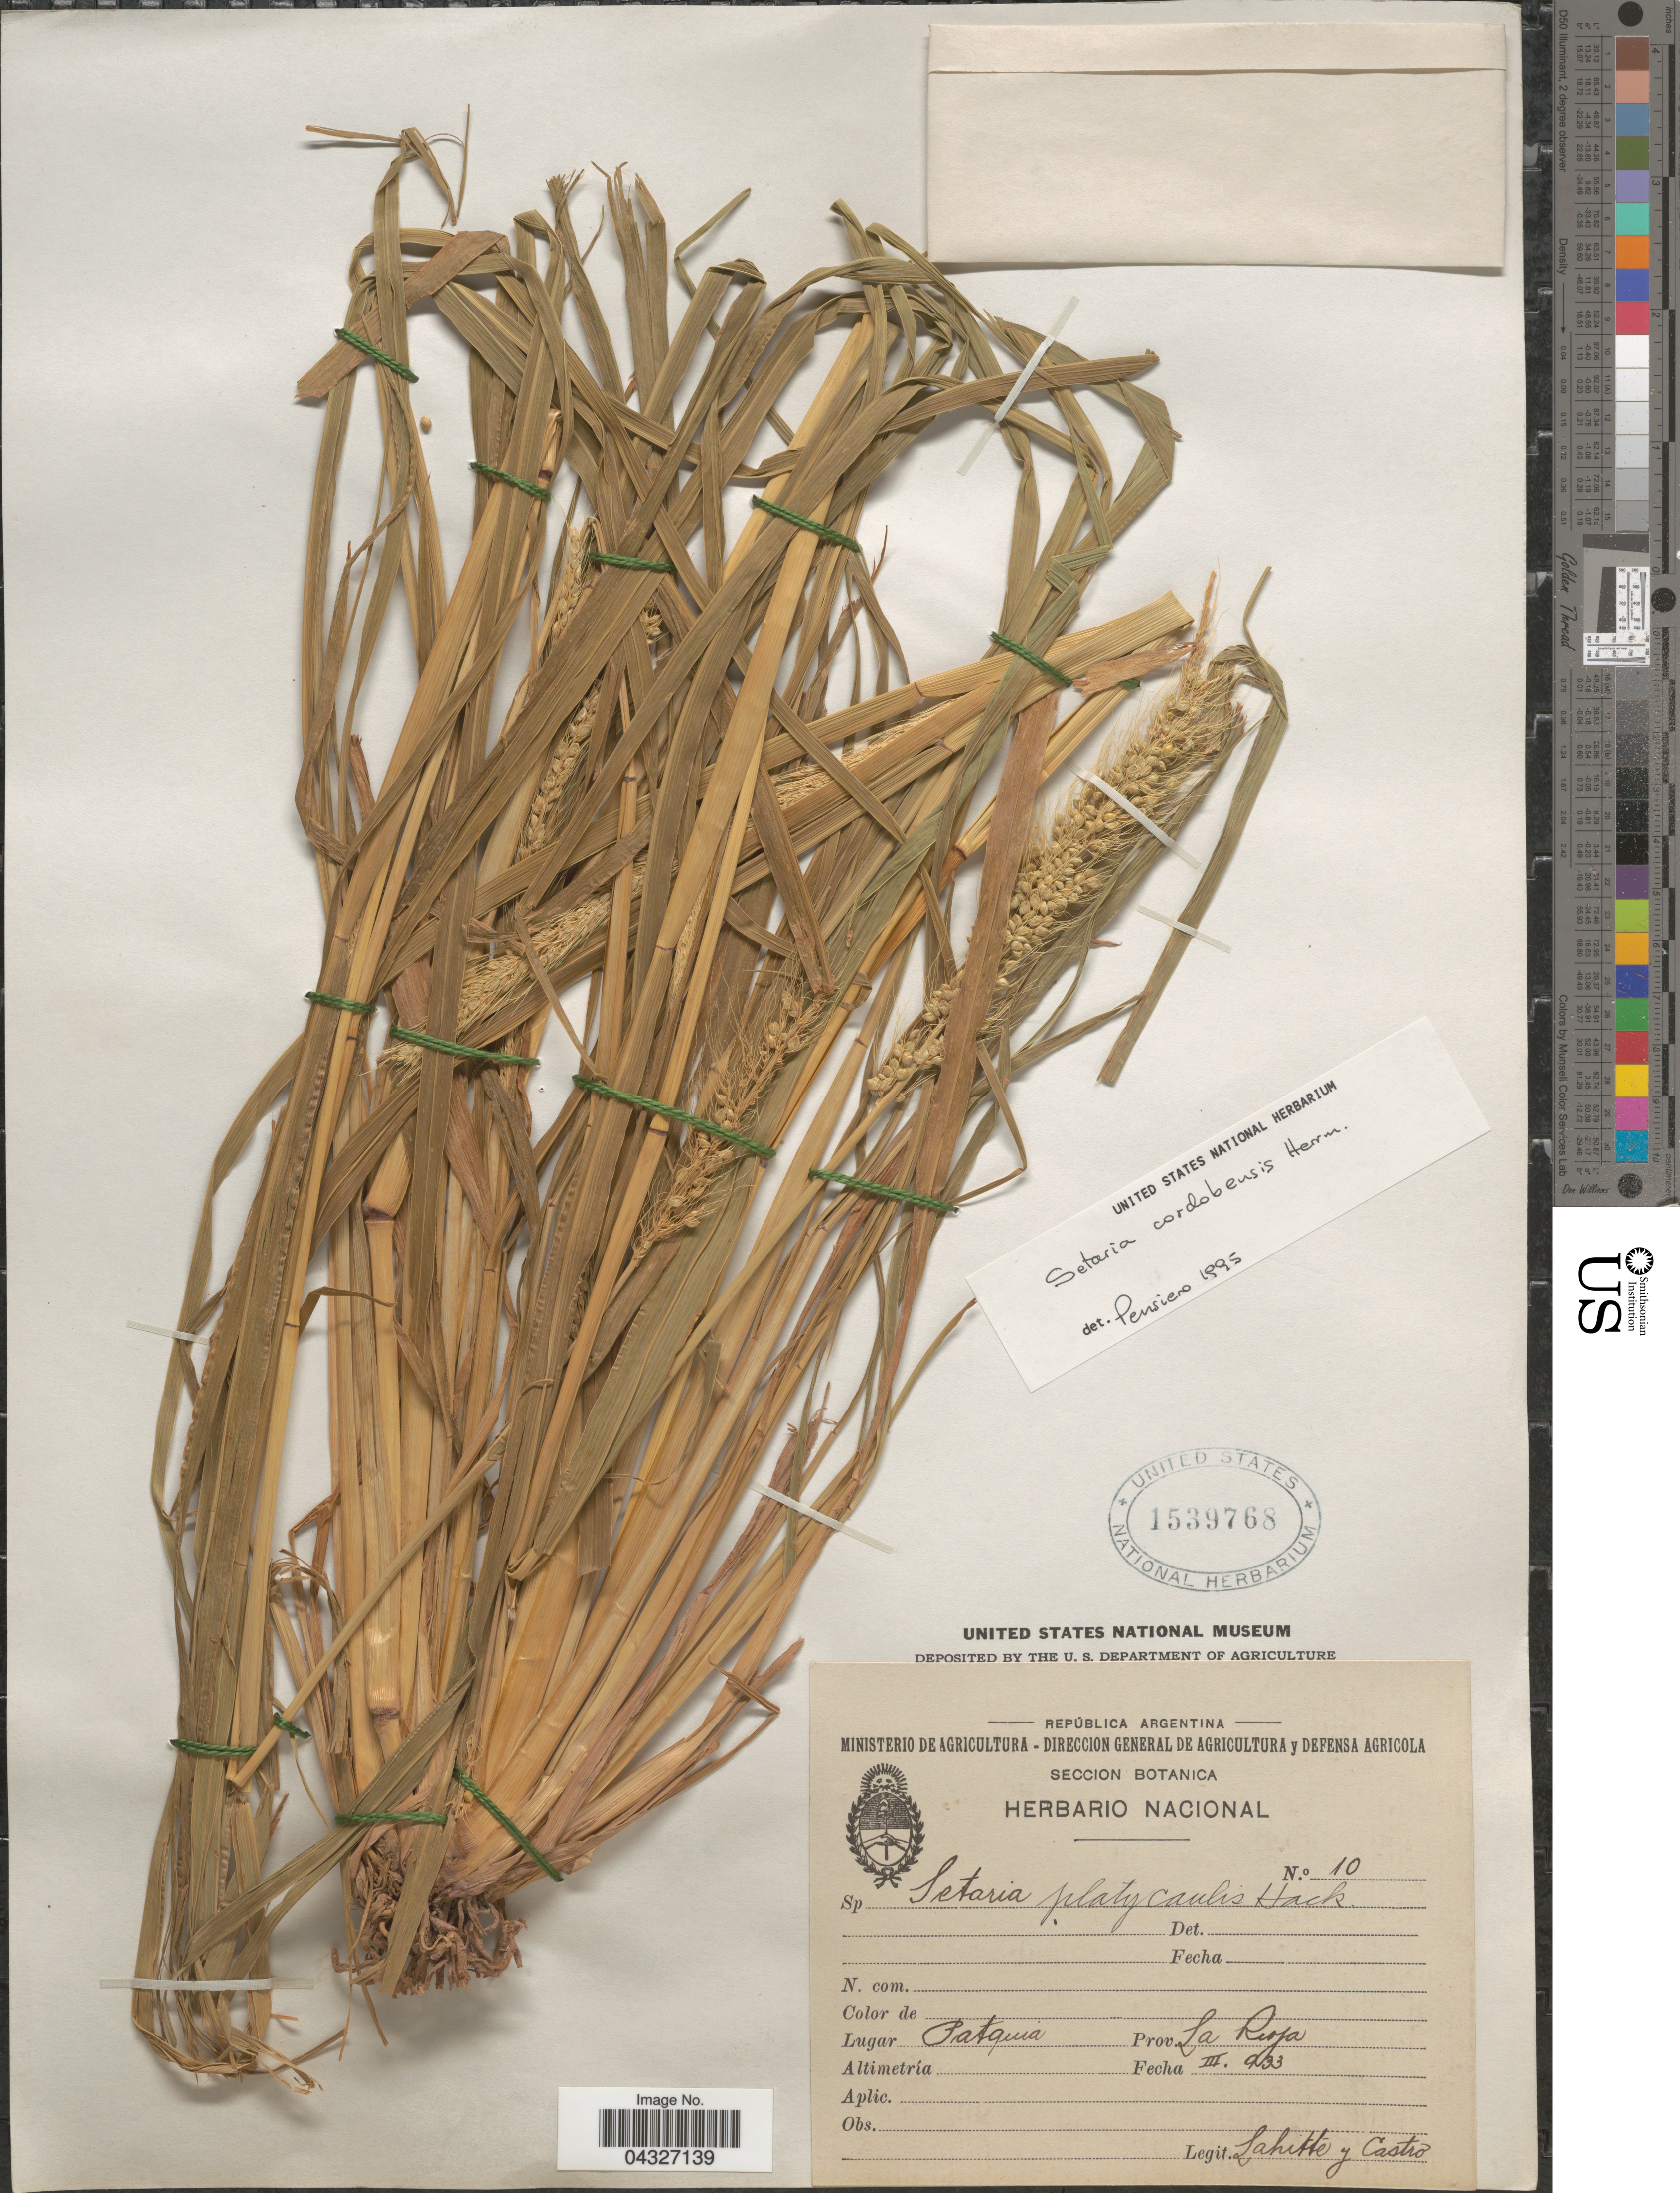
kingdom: Plantae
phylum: Tracheophyta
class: Liliopsida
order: Poales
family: Poaceae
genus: Setaria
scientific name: Setaria cordobensis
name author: R.A.W. Herrm.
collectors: -. Lahitte & -. Castro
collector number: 10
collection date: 1933-03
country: Argentina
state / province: La Rioja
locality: Patquia.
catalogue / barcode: US 1539768